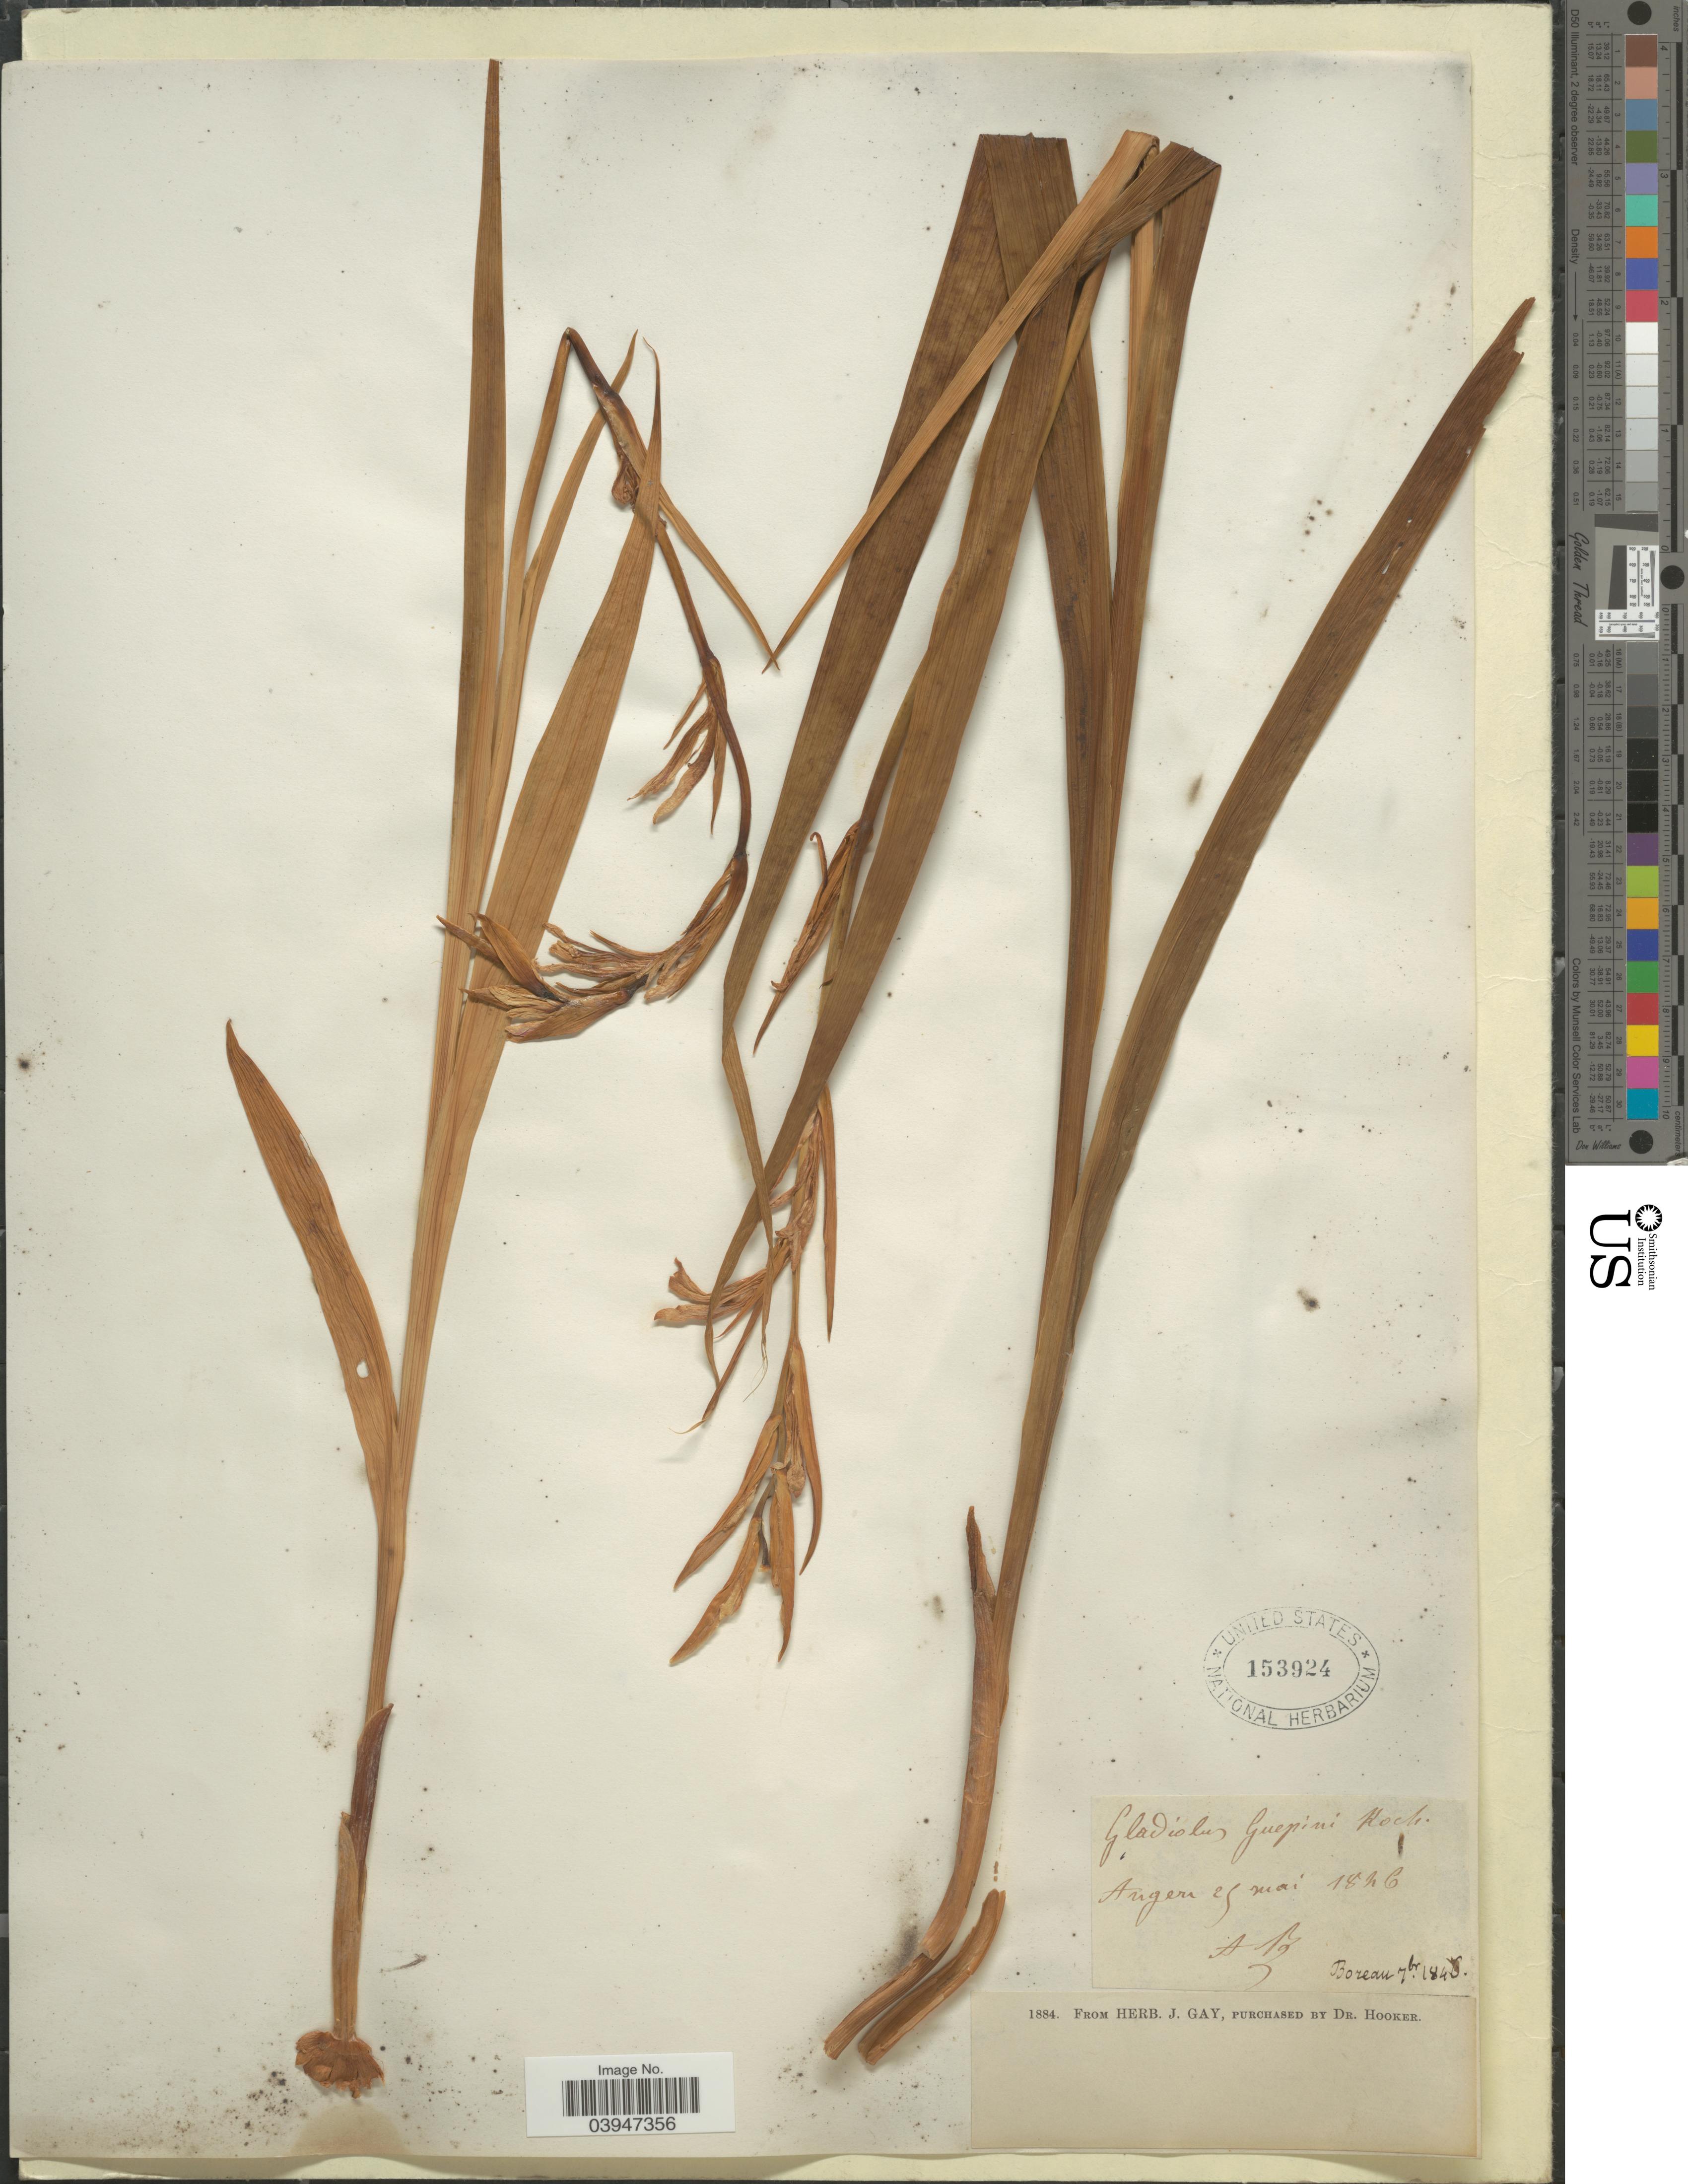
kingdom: Plantae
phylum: Tracheophyta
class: Liliopsida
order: Asparagales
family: Iridaceae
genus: Gladiolus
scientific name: Gladiolus guepinii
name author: K. Koch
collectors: A. Boreau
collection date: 1826-05-29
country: France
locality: Angers.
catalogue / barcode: US 153924